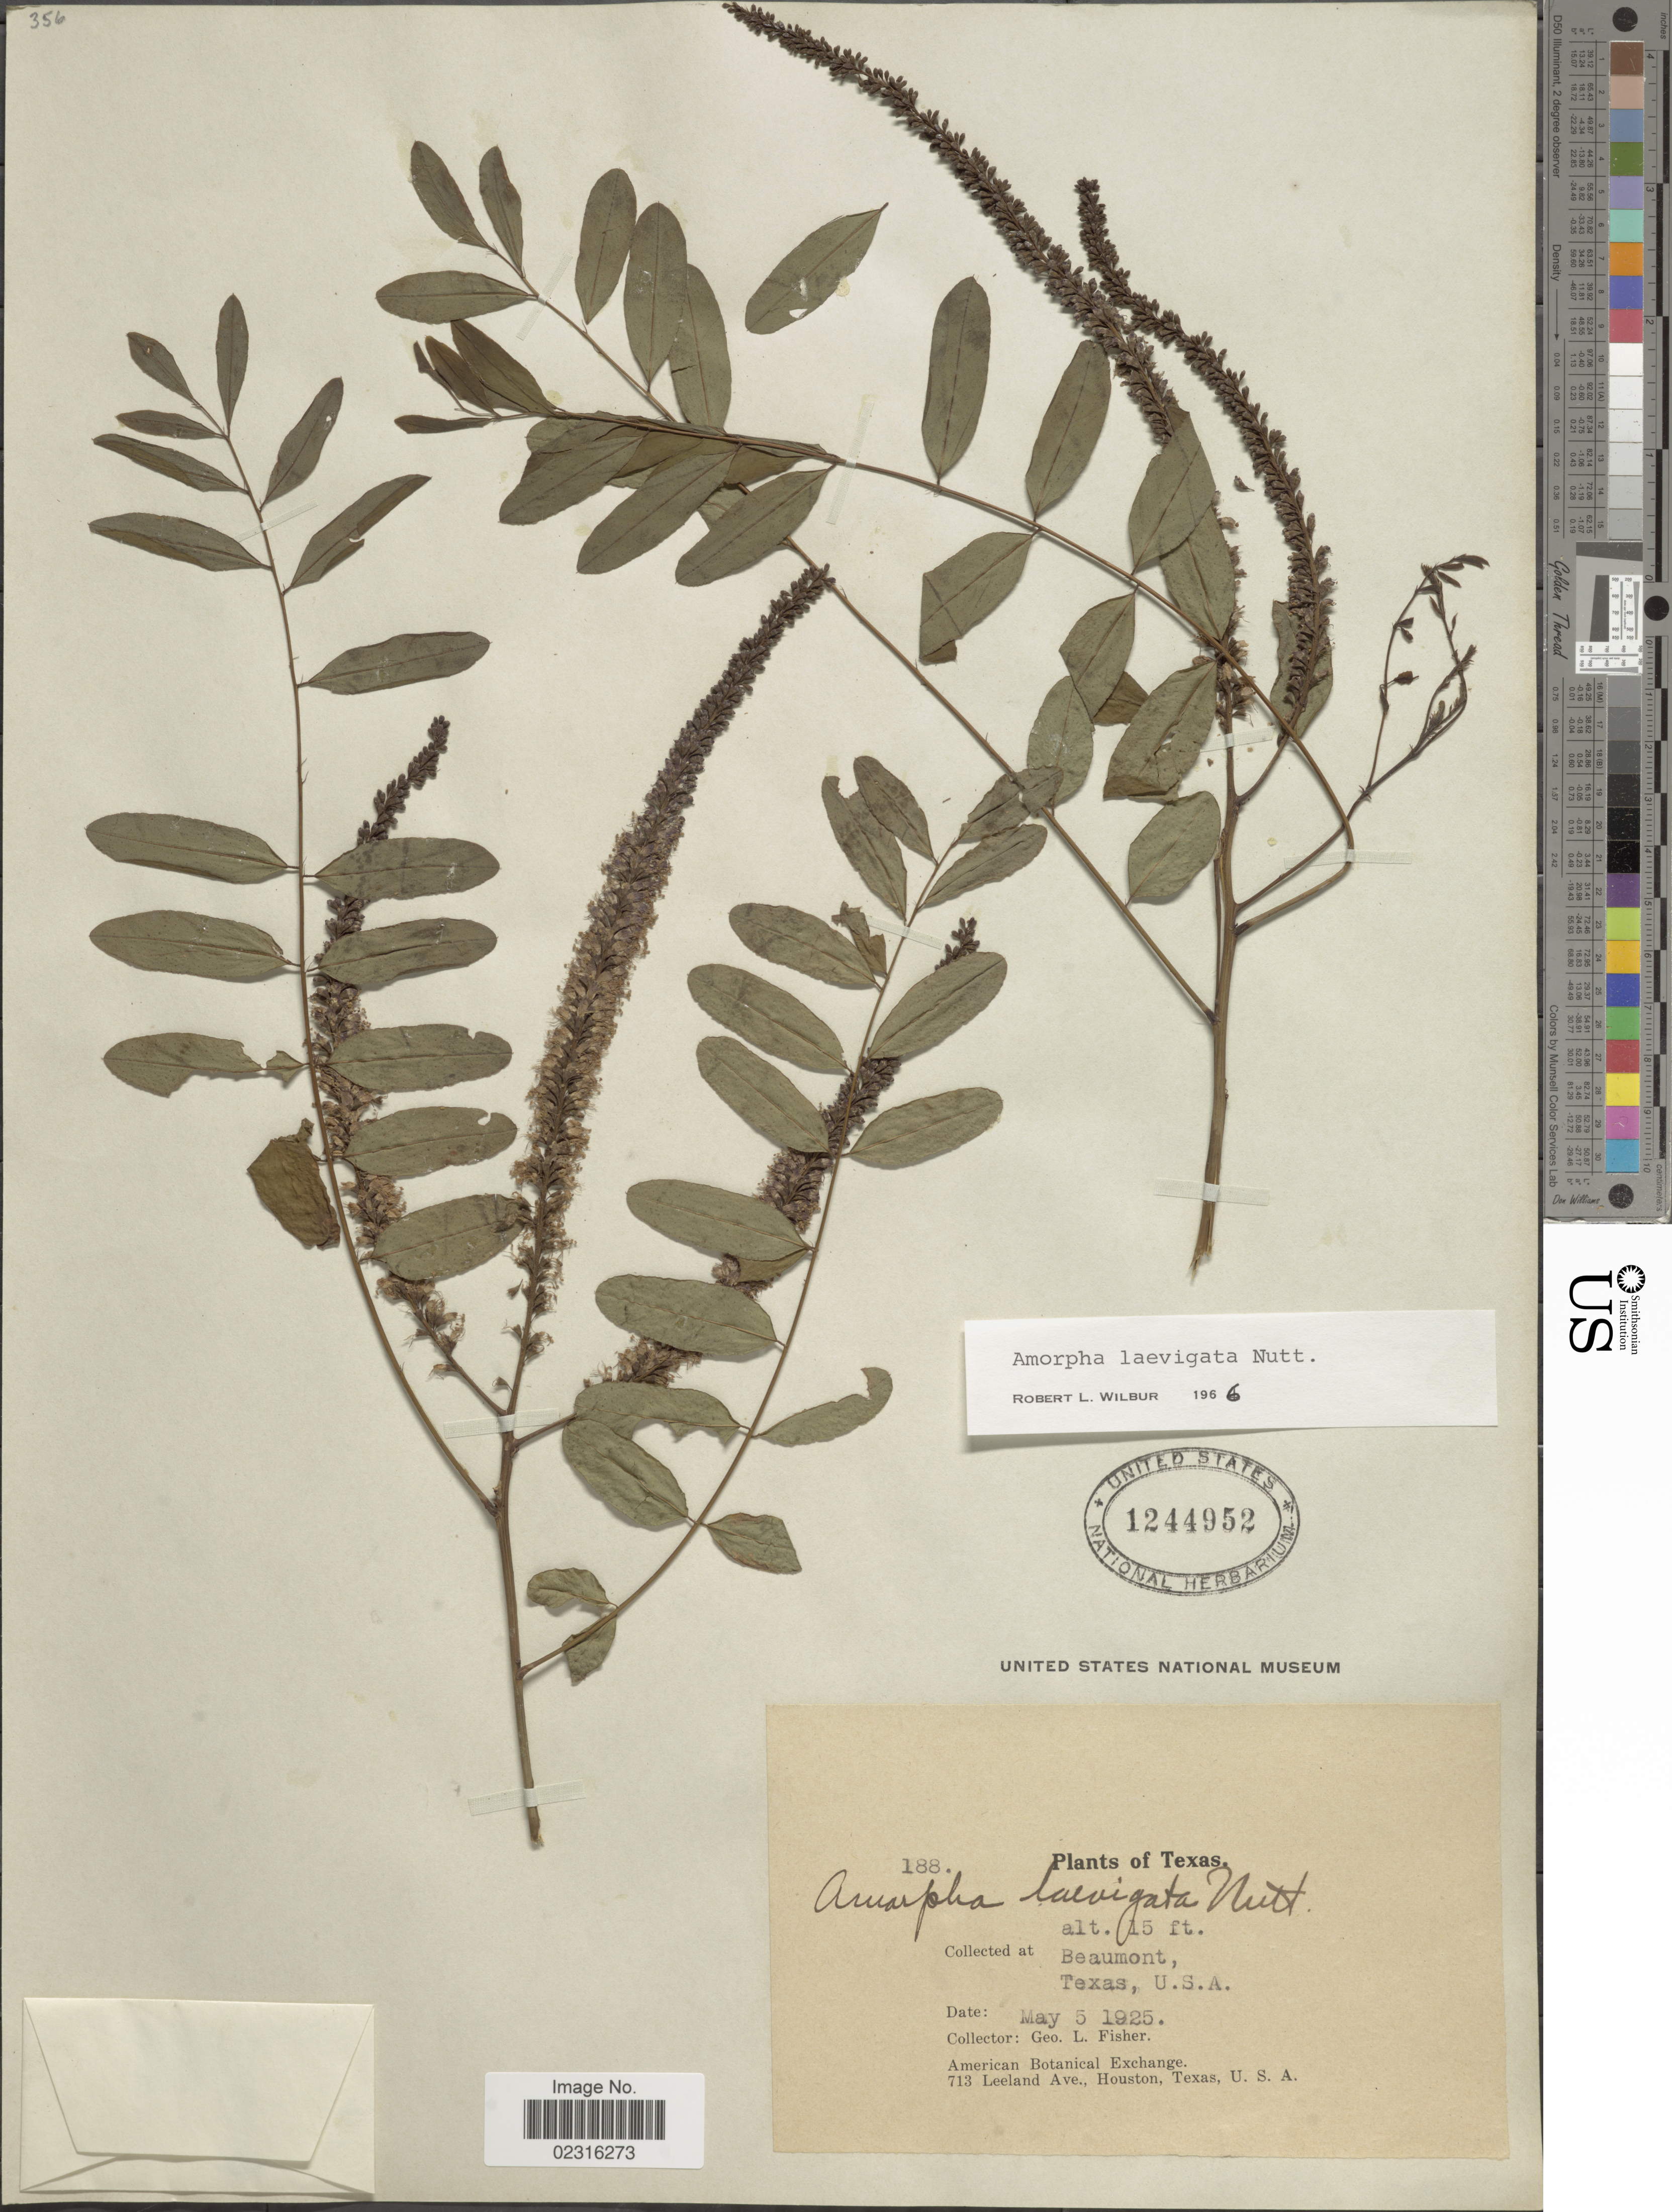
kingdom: Plantae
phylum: Tracheophyta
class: Magnoliopsida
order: Fabales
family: Fabaceae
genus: Amorpha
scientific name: Amorpha laevigata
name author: Nutt.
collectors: G. L. Fisher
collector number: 188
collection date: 1925-05-05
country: United States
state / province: Texas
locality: Beaumont.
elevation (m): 5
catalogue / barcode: US 1244952